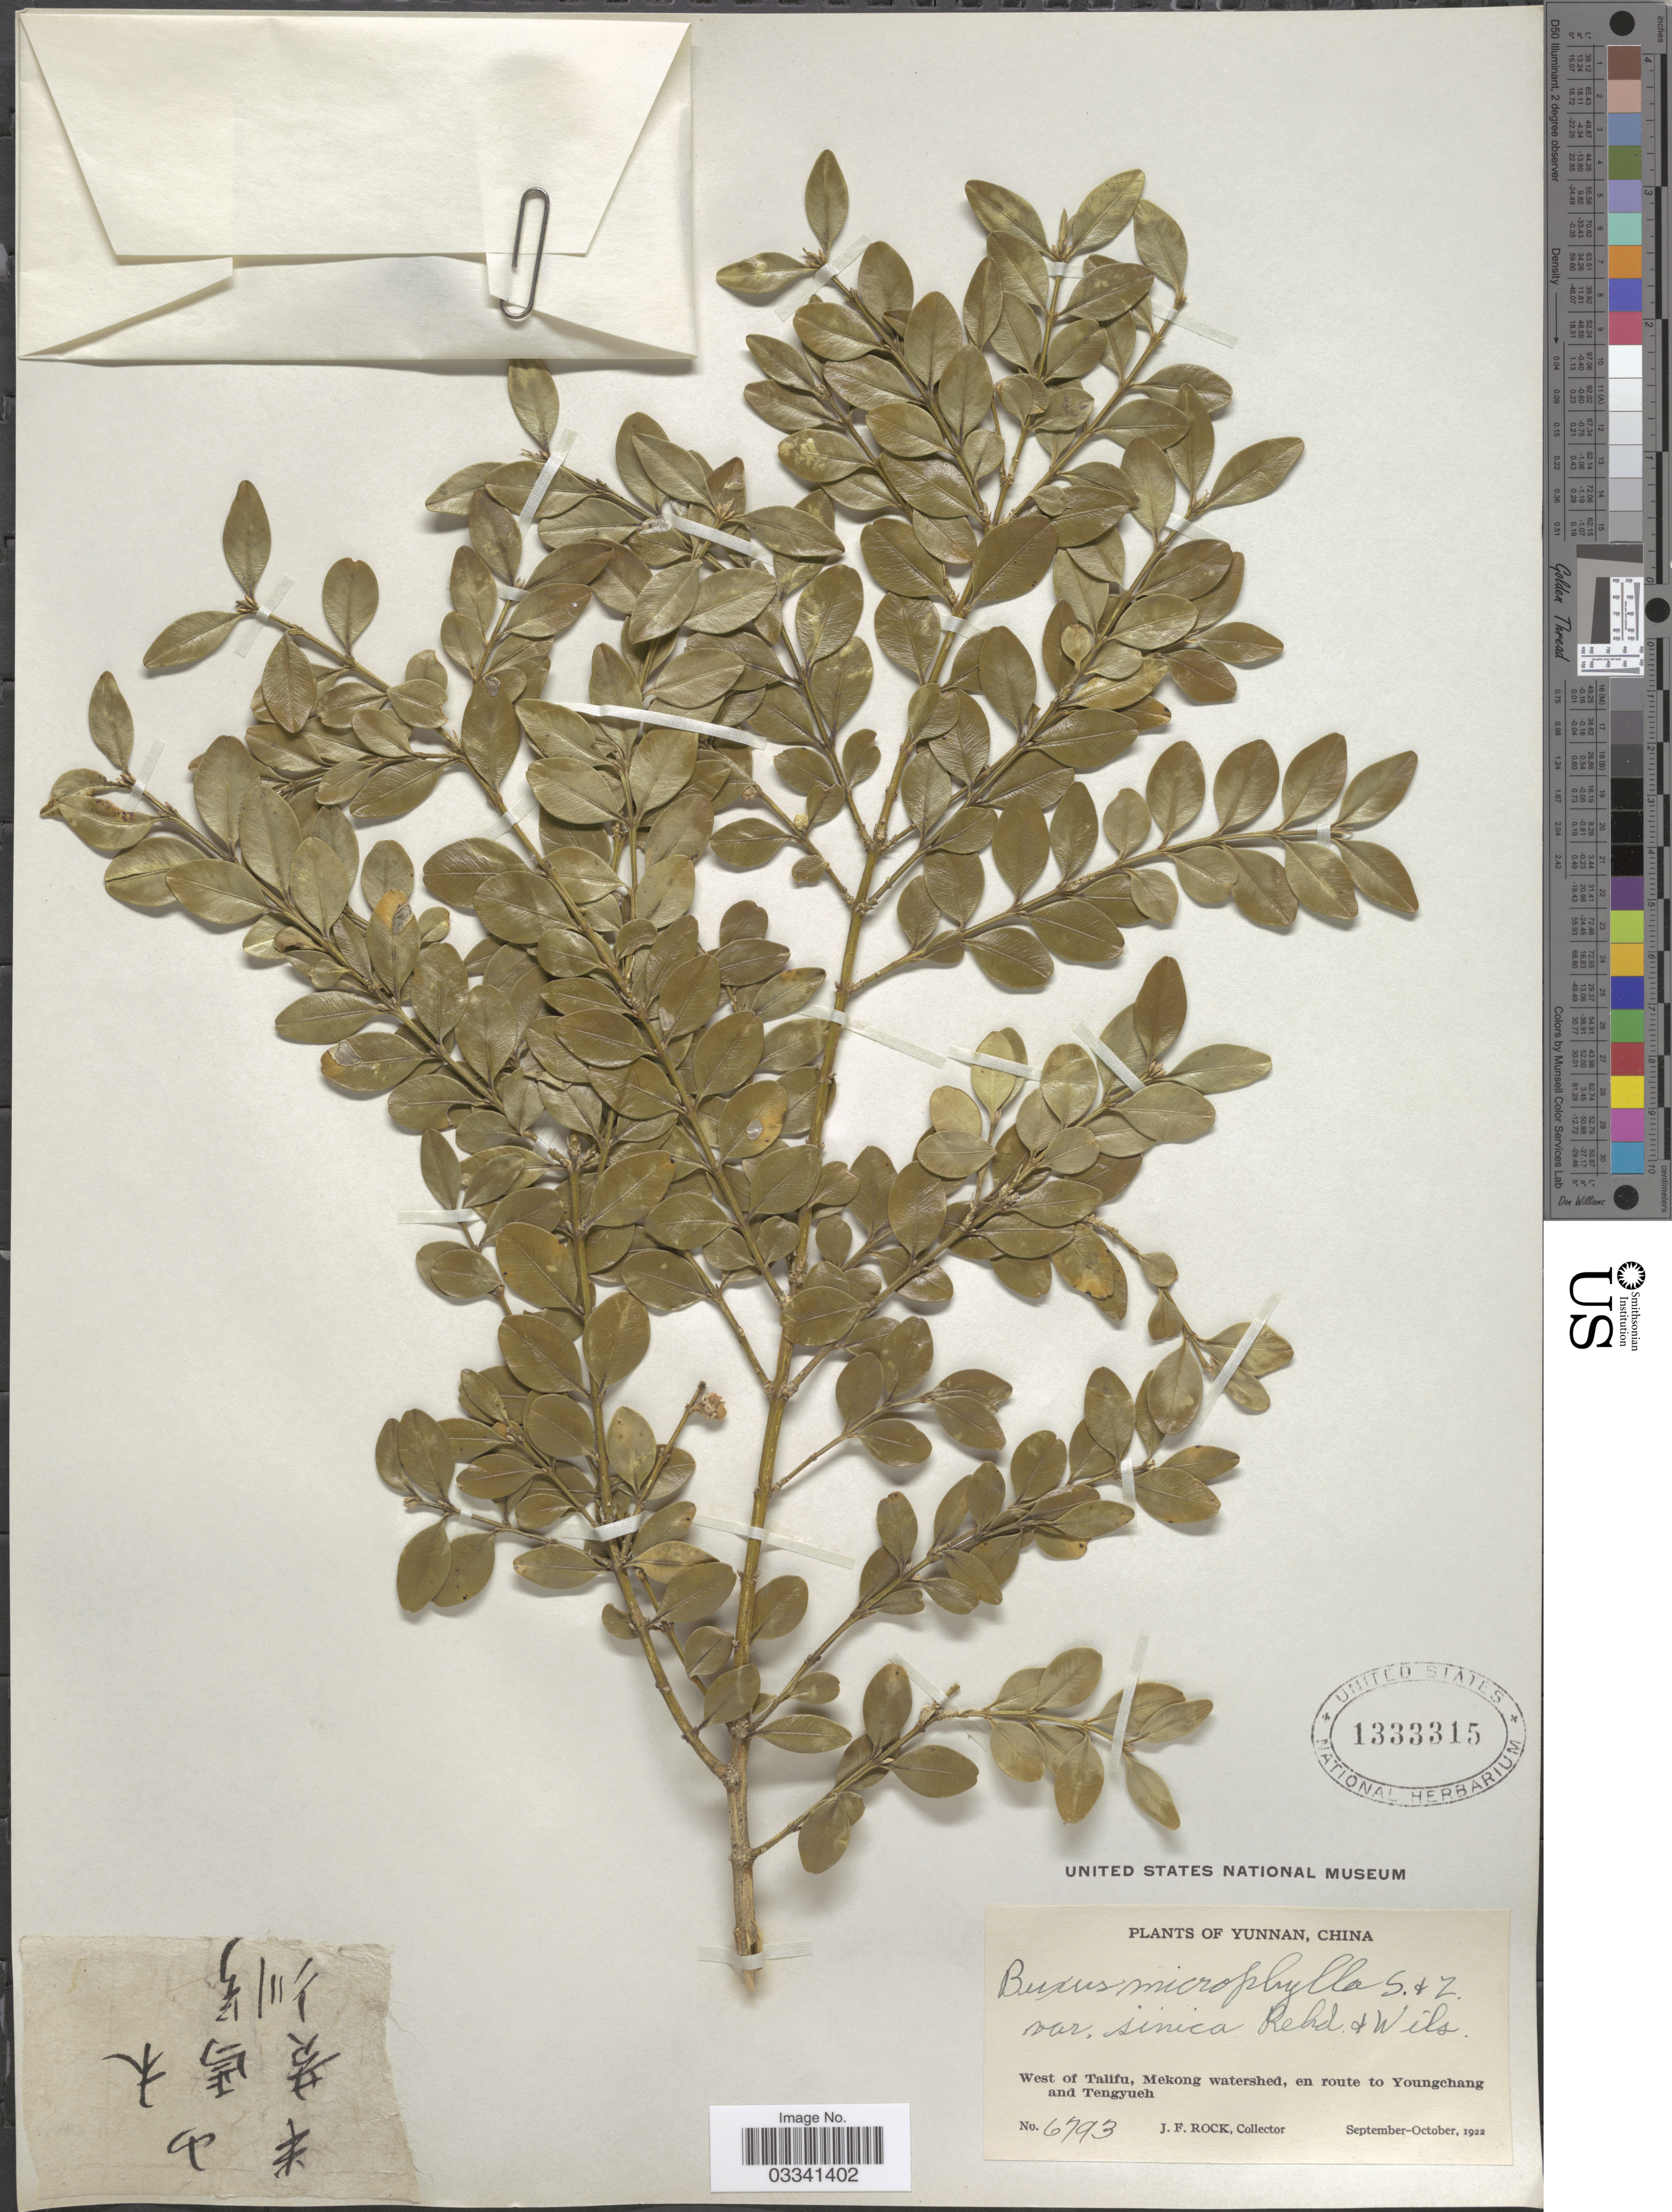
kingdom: Plantae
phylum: Tracheophyta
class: Magnoliopsida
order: Buxales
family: Buxaceae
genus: Buxus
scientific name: Buxus microphylla var. sinica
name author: Rehder & E.H. Wilson in Sarg.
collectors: J. Rock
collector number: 6793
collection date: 1922-09/1922-10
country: China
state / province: Yunnan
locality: West of Talifu, Mekong watershed, en route to Youngchang and Tengyueh.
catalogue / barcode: US 1333315